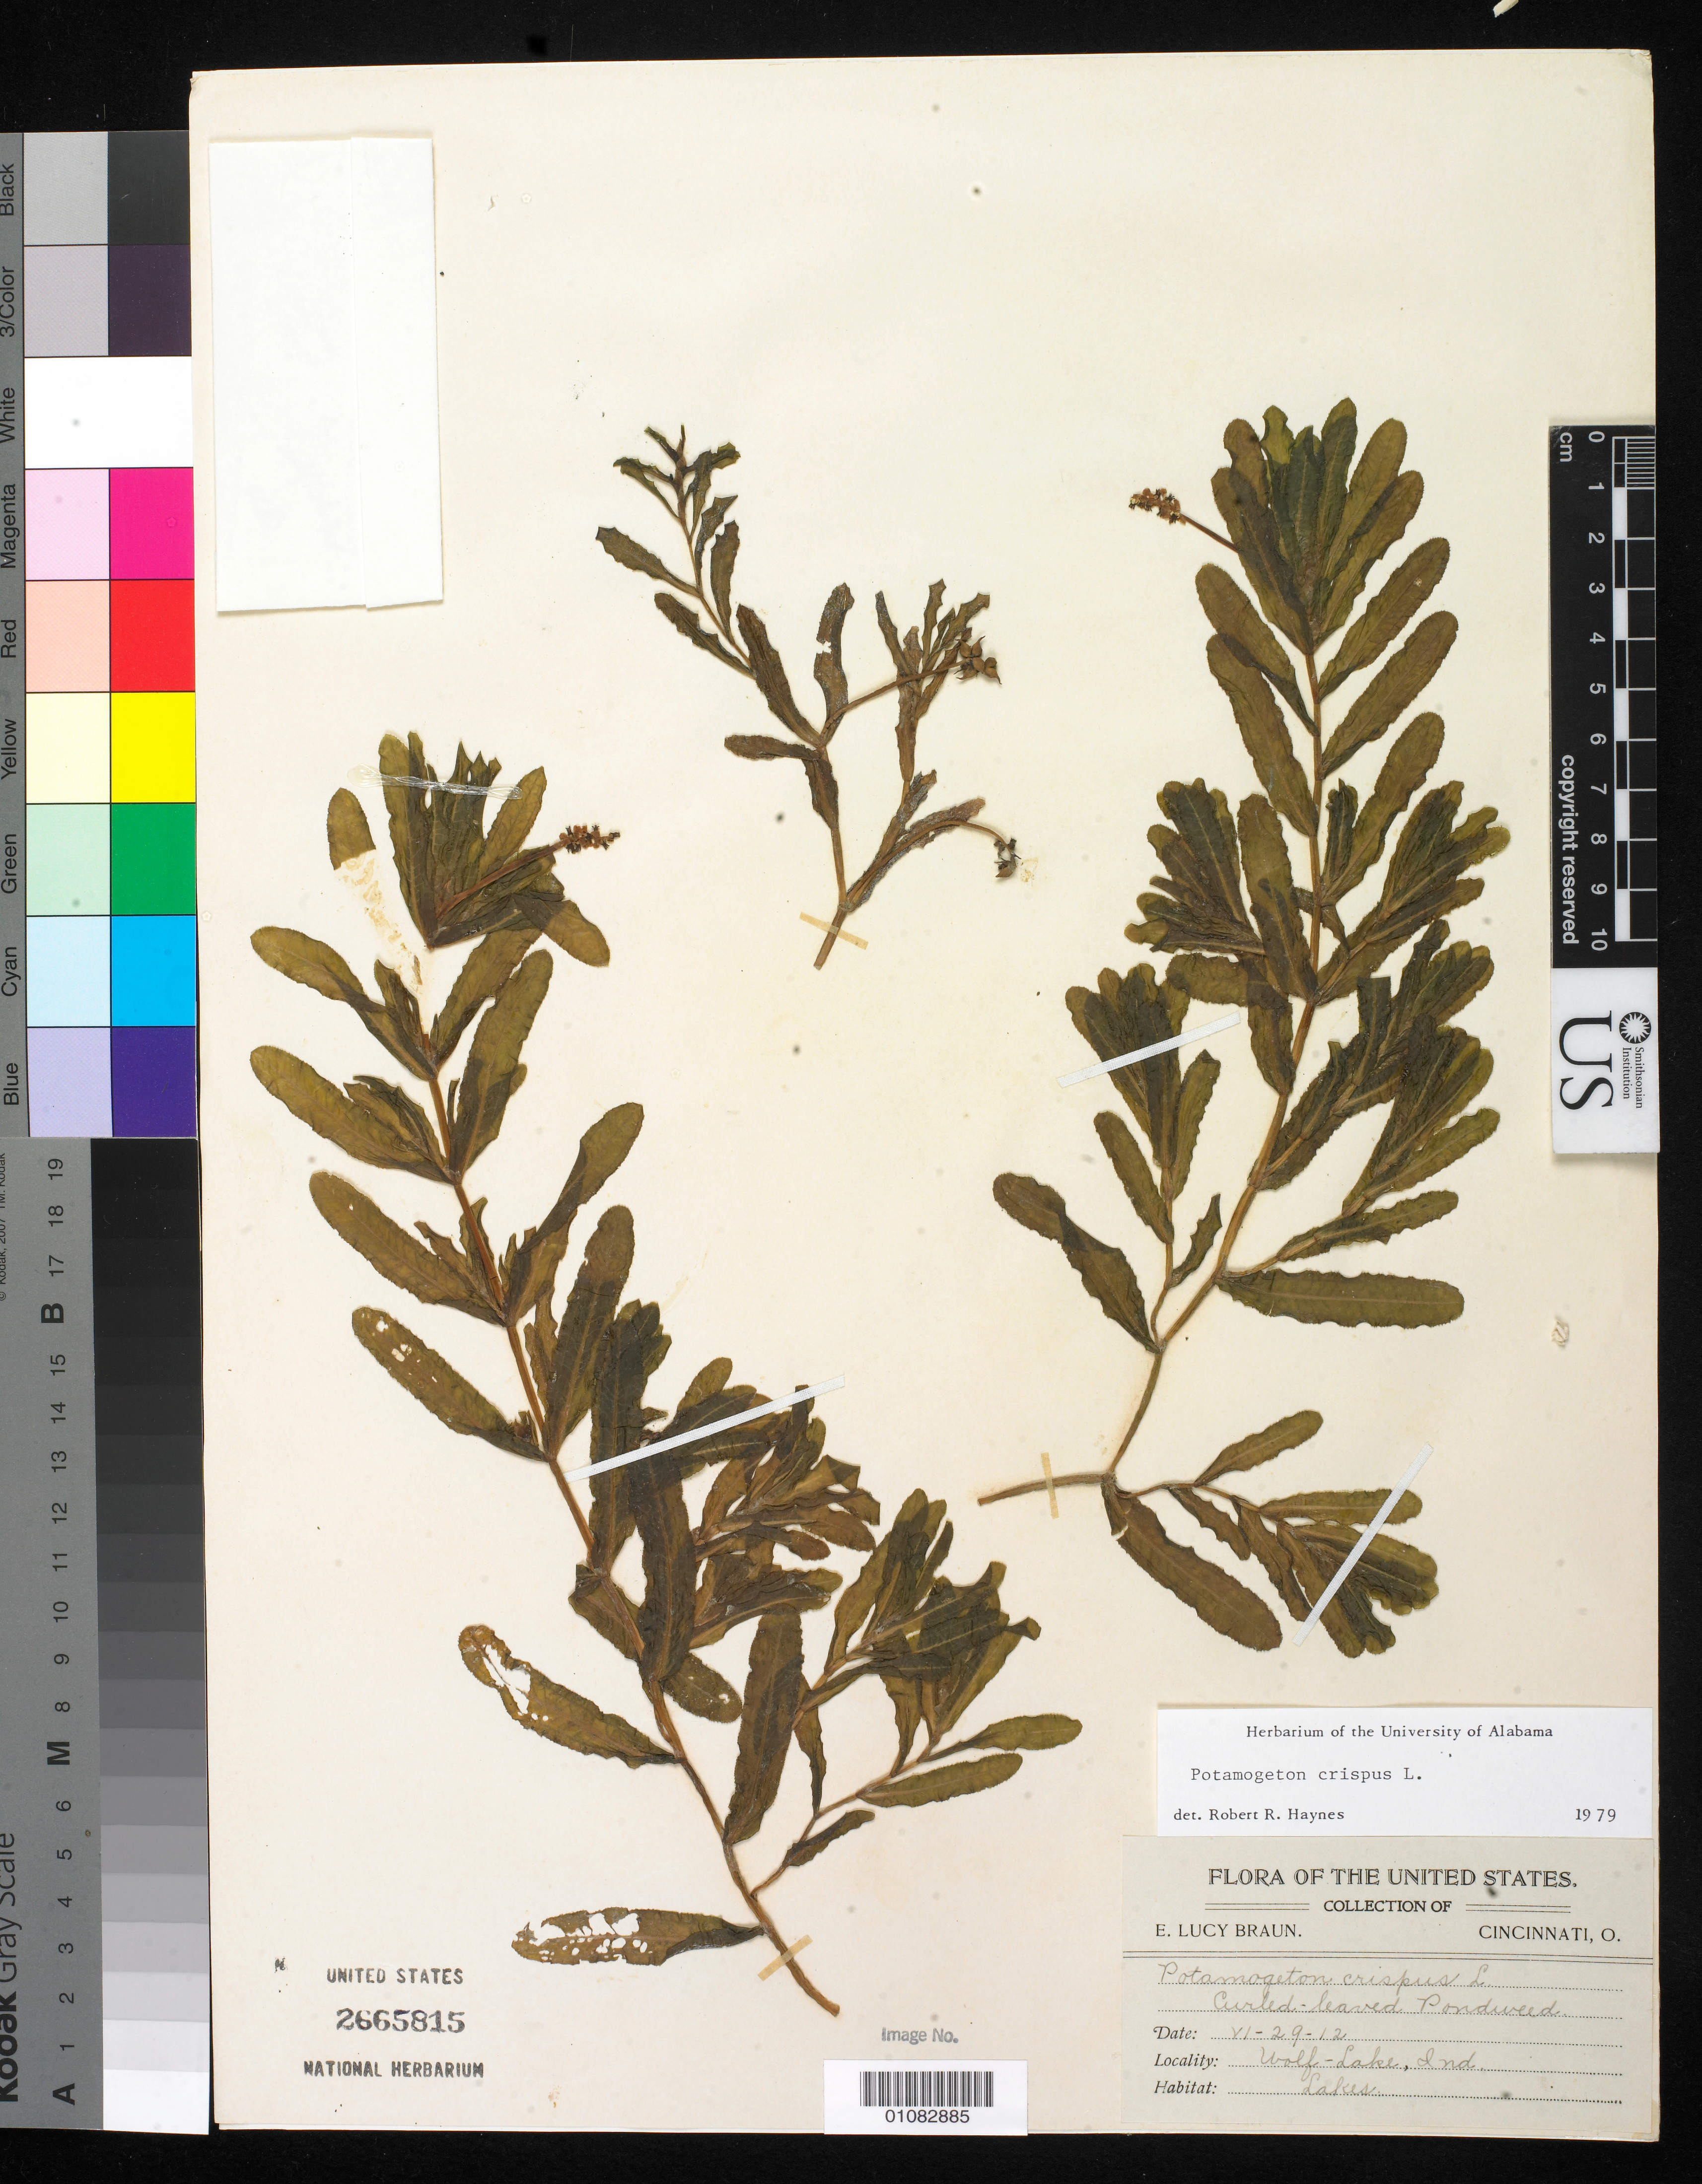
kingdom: Plantae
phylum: Tracheophyta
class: Liliopsida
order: Alismatales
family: Potamogetonaceae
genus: Potamogeton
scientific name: Potamogeton crispus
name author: L.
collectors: E. L. Braun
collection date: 1912-06-29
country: United States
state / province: Indiana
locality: Wolf Lake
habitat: Lakes.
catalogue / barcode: US 2665815